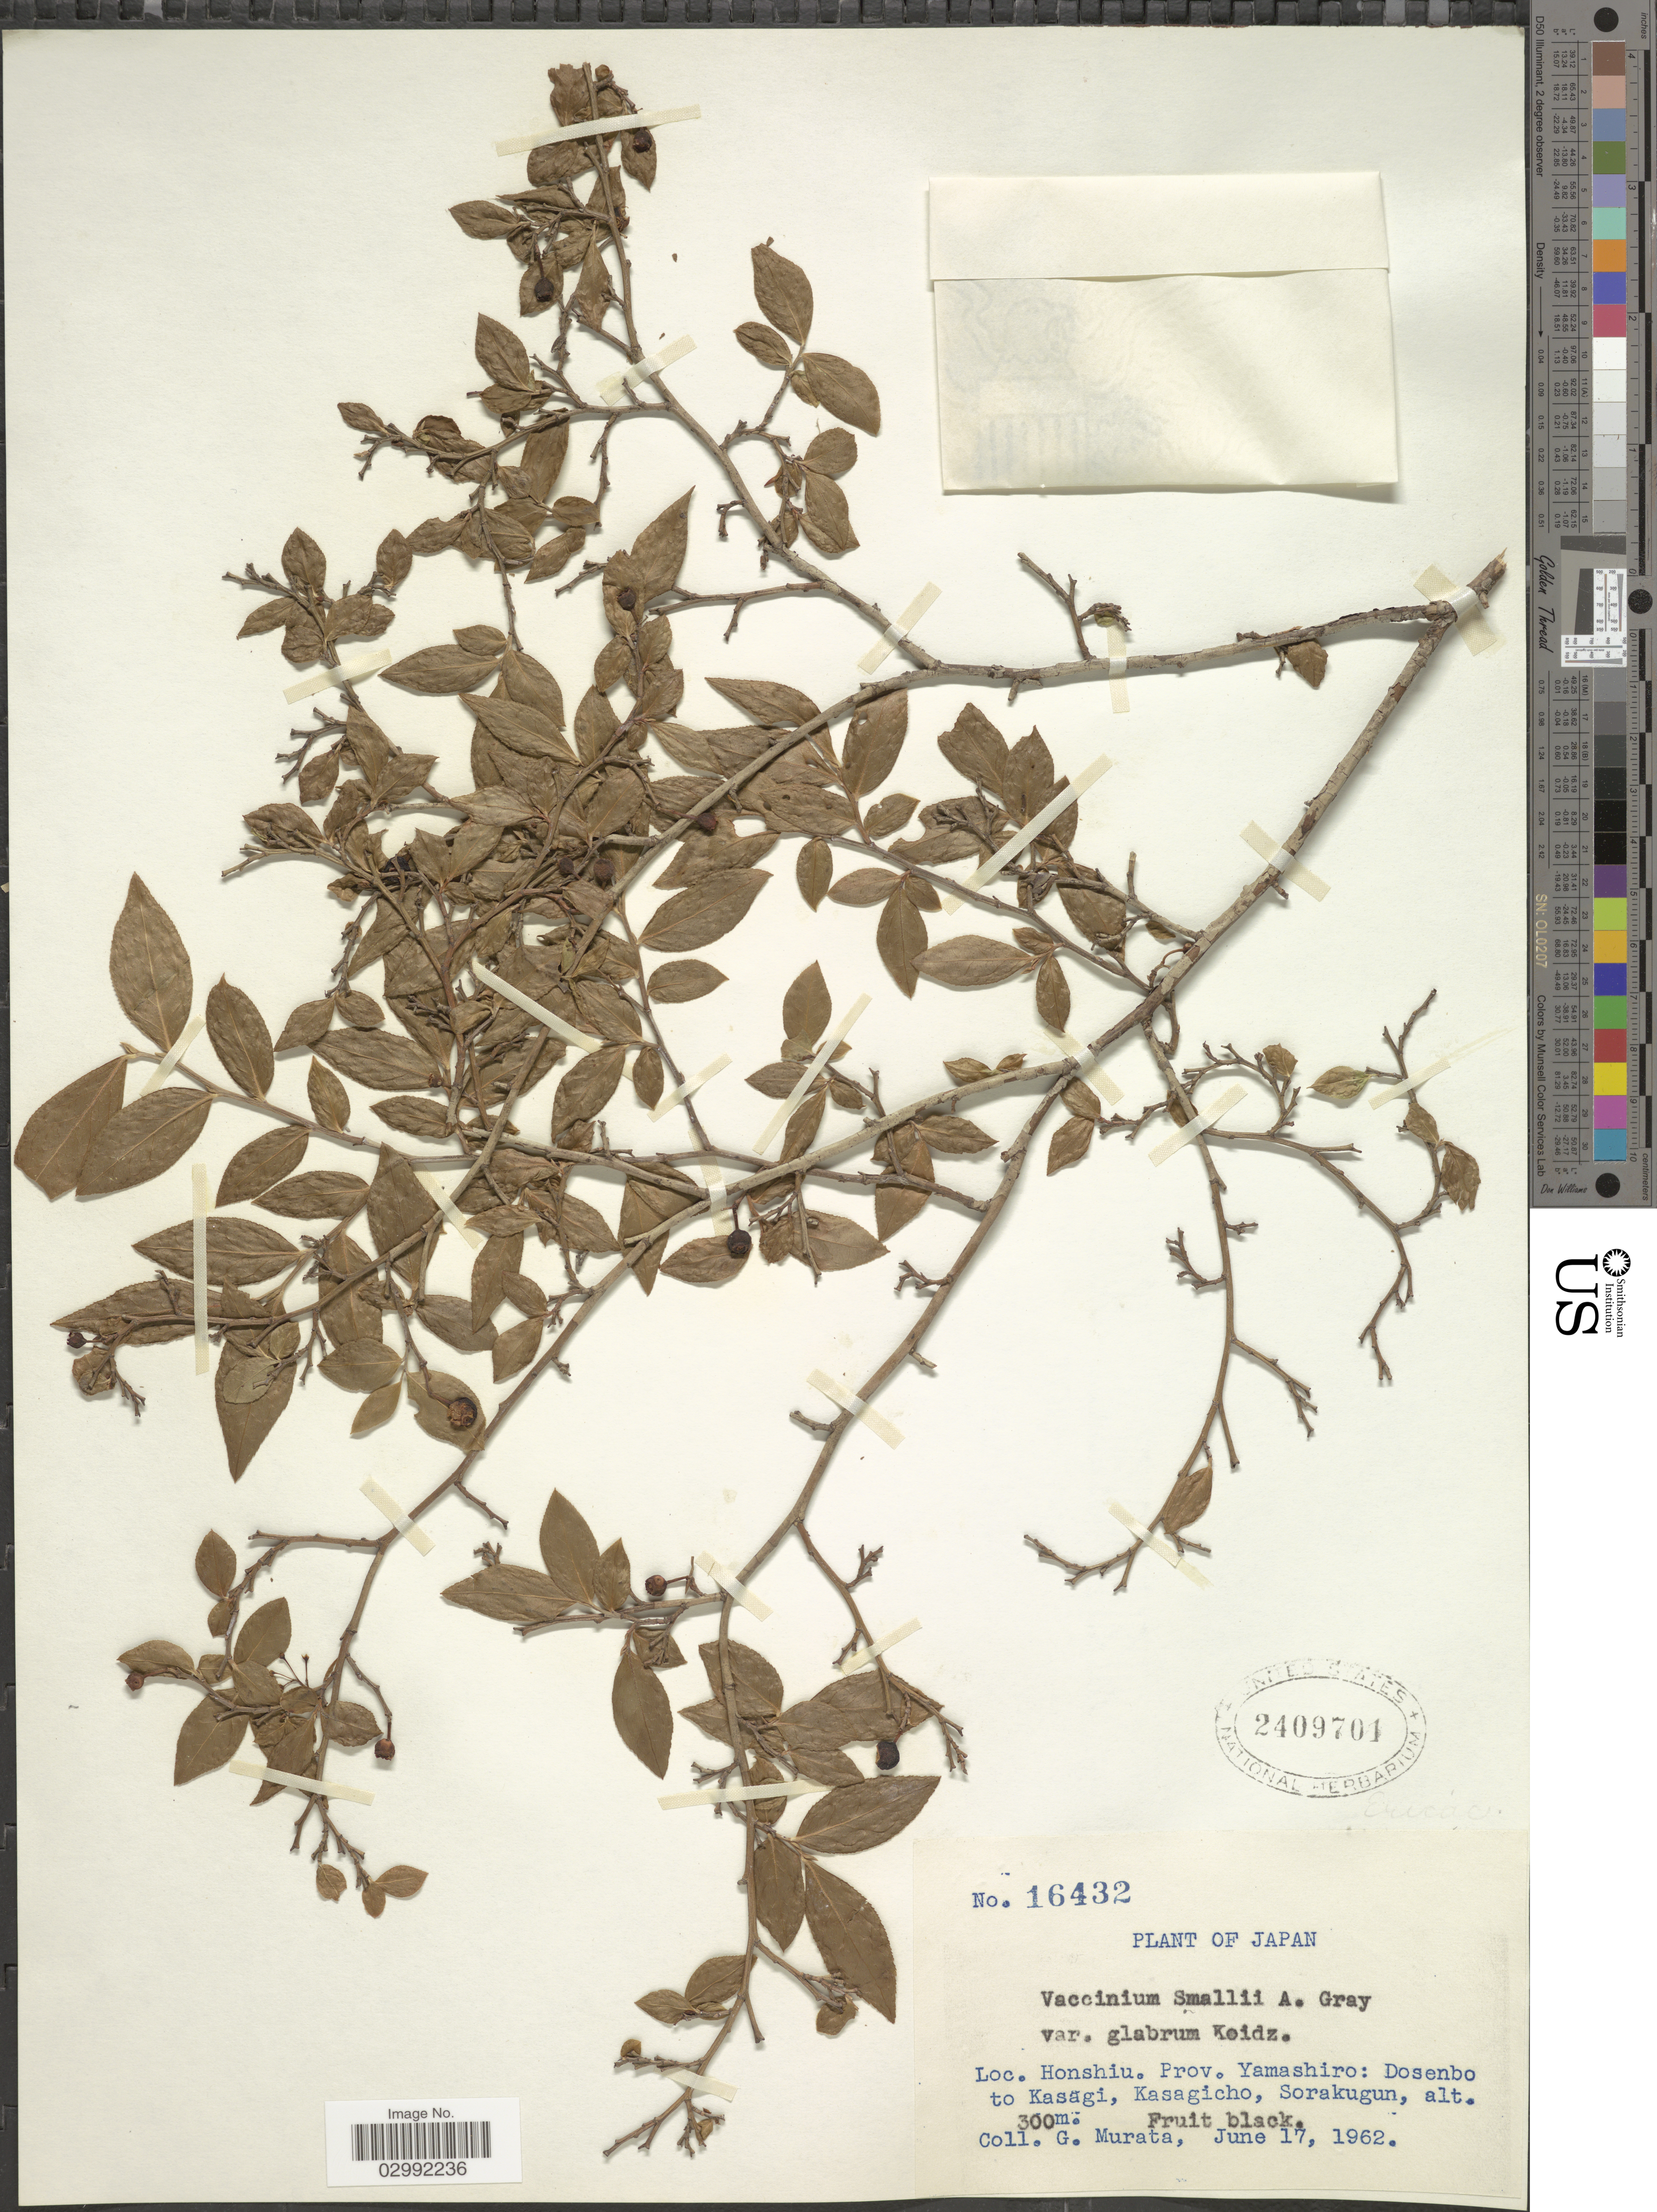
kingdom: Plantae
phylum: Tracheophyta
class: Magnoliopsida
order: Ericales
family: Ericaceae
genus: Vaccinium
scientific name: Vaccinium smallii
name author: A. Gray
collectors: G. Murata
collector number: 16432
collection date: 1962-06-17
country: Japan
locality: Honshiu. Prov. Yamashiro: Dosenbo to Kasagi, Kasagicho, Sorakugun.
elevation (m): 300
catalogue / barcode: US 2409701